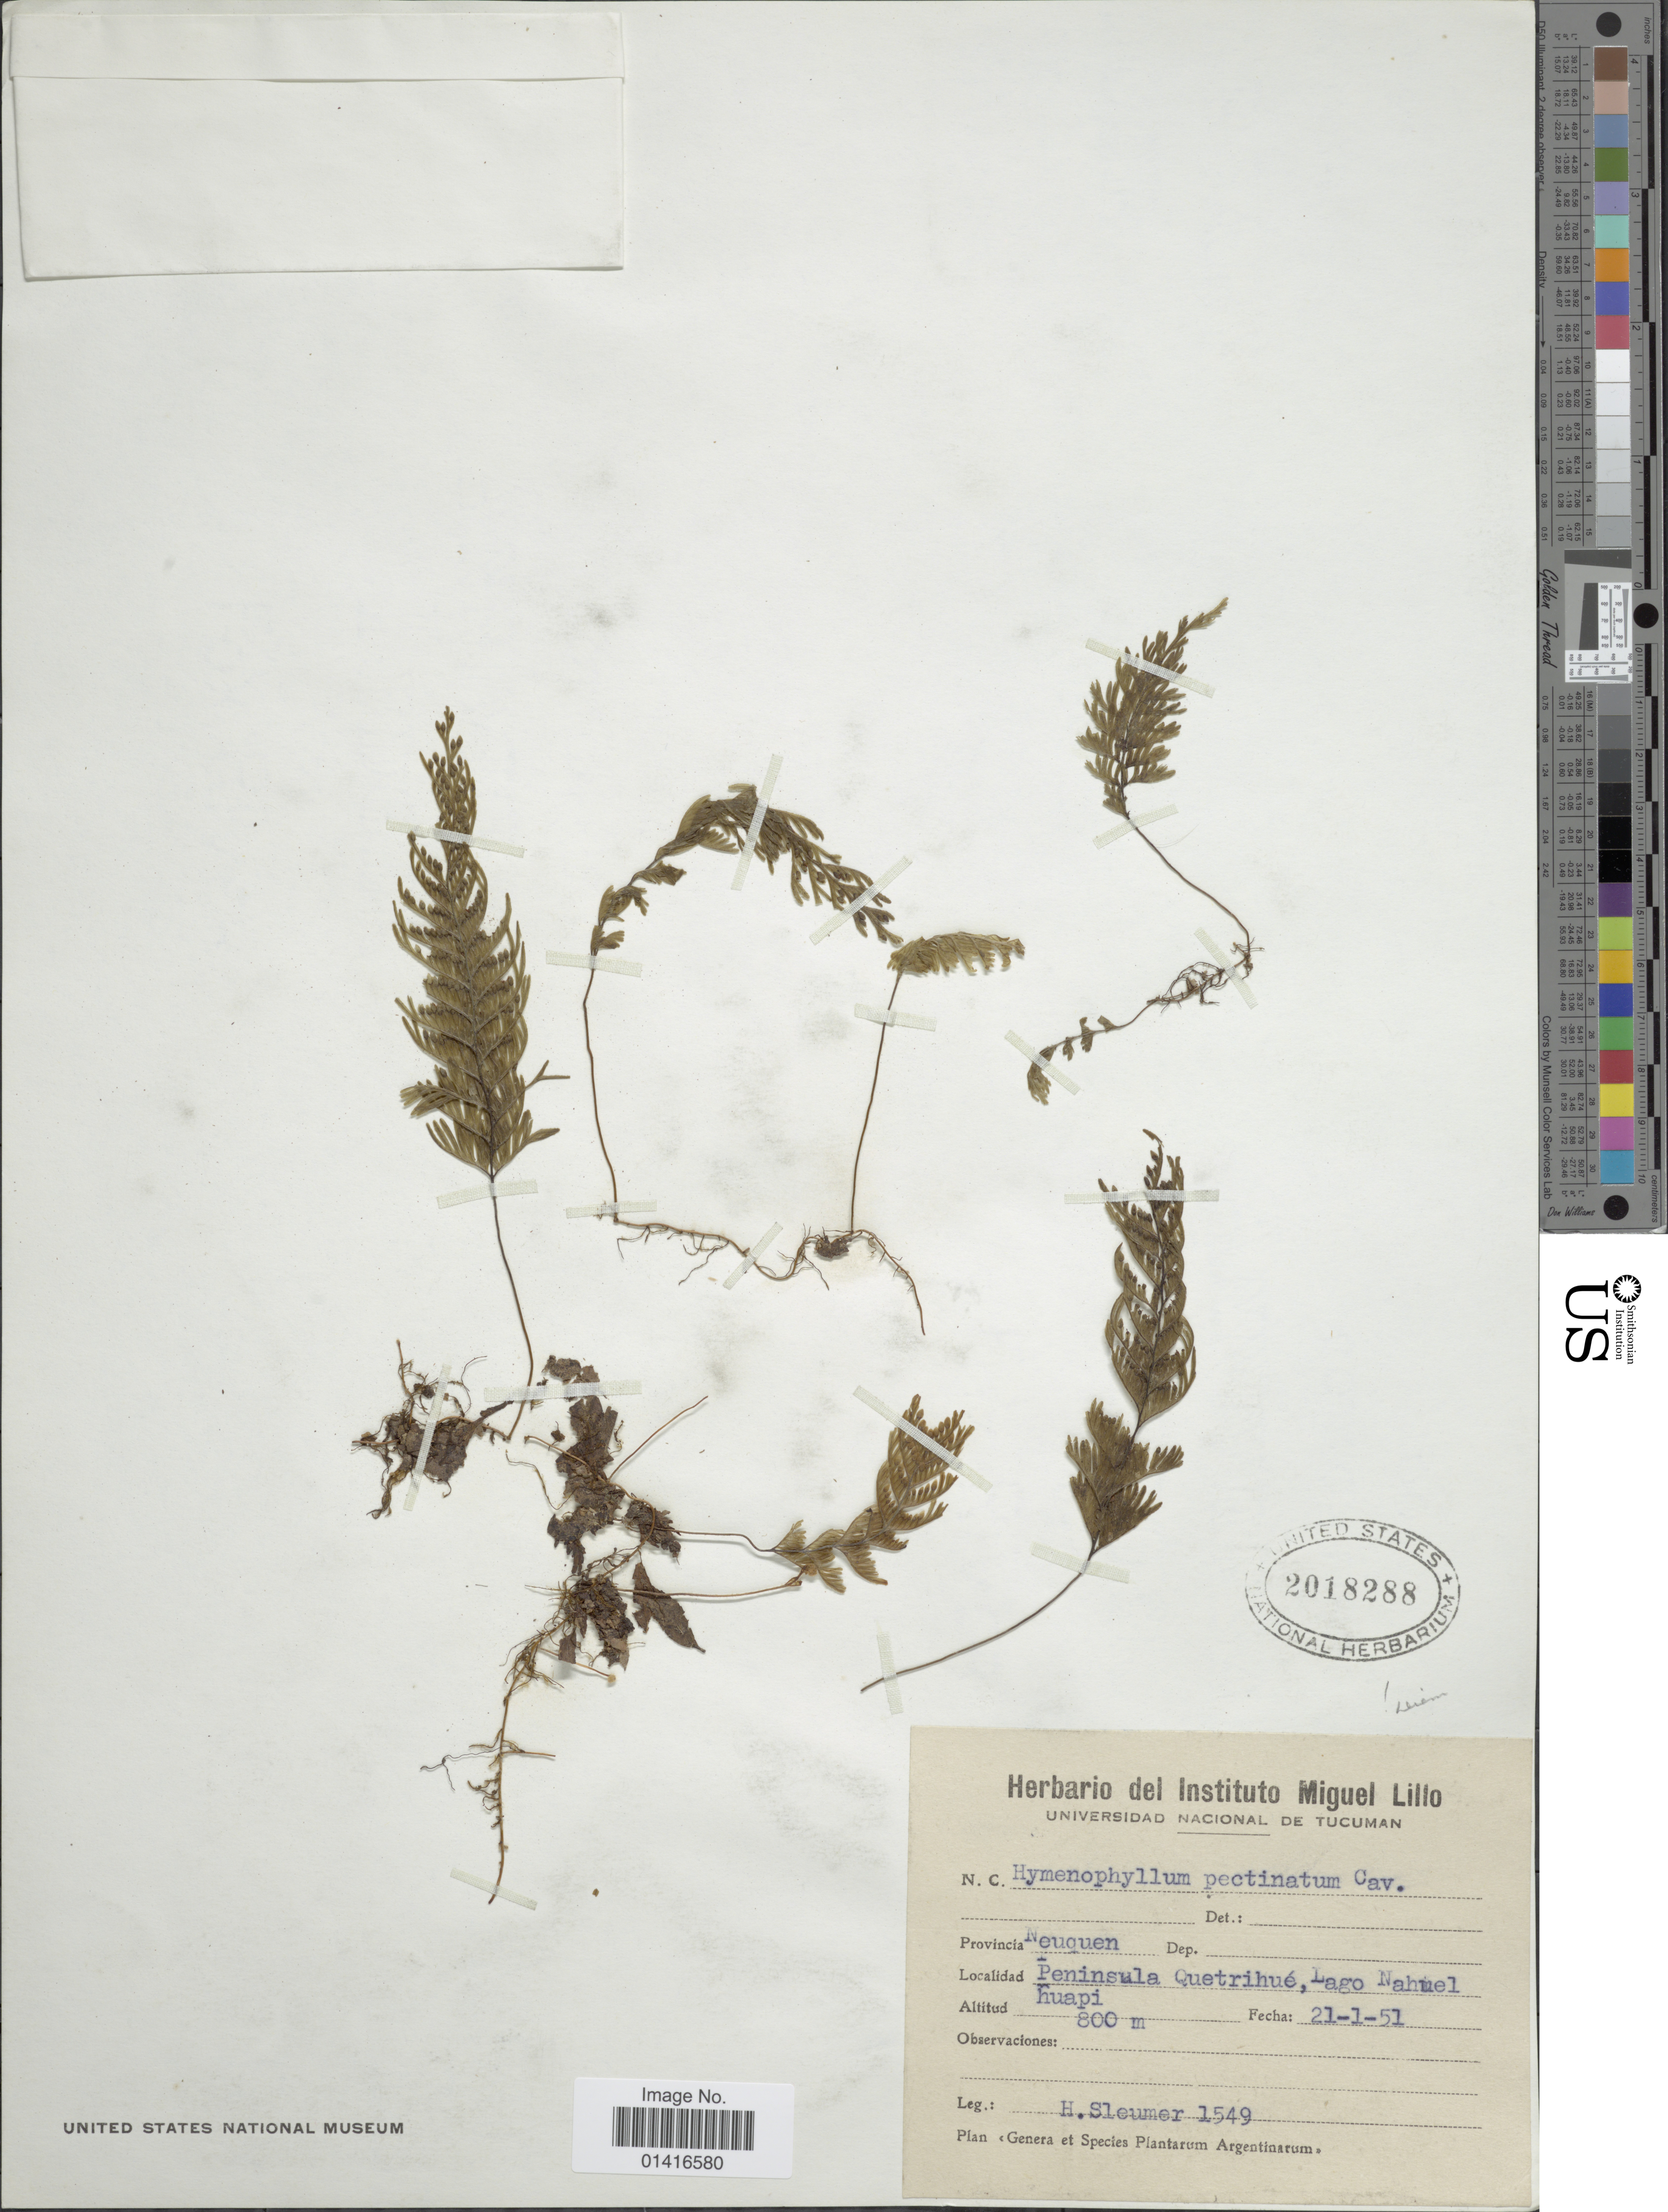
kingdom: Plantae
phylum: Tracheophyta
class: Polypodiopsida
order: Hymenophyllales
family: Hymenophyllaceae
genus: Hymenophyllum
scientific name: Hymenophyllum pectinatum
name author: Cav.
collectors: H. O. Sleumer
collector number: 1549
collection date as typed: Transcribed d/m/y: 21/1/51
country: Argentina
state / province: Neuquen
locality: Peninsula Quetrihué, Lago Nahuel huapi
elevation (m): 800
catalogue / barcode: US 2018288